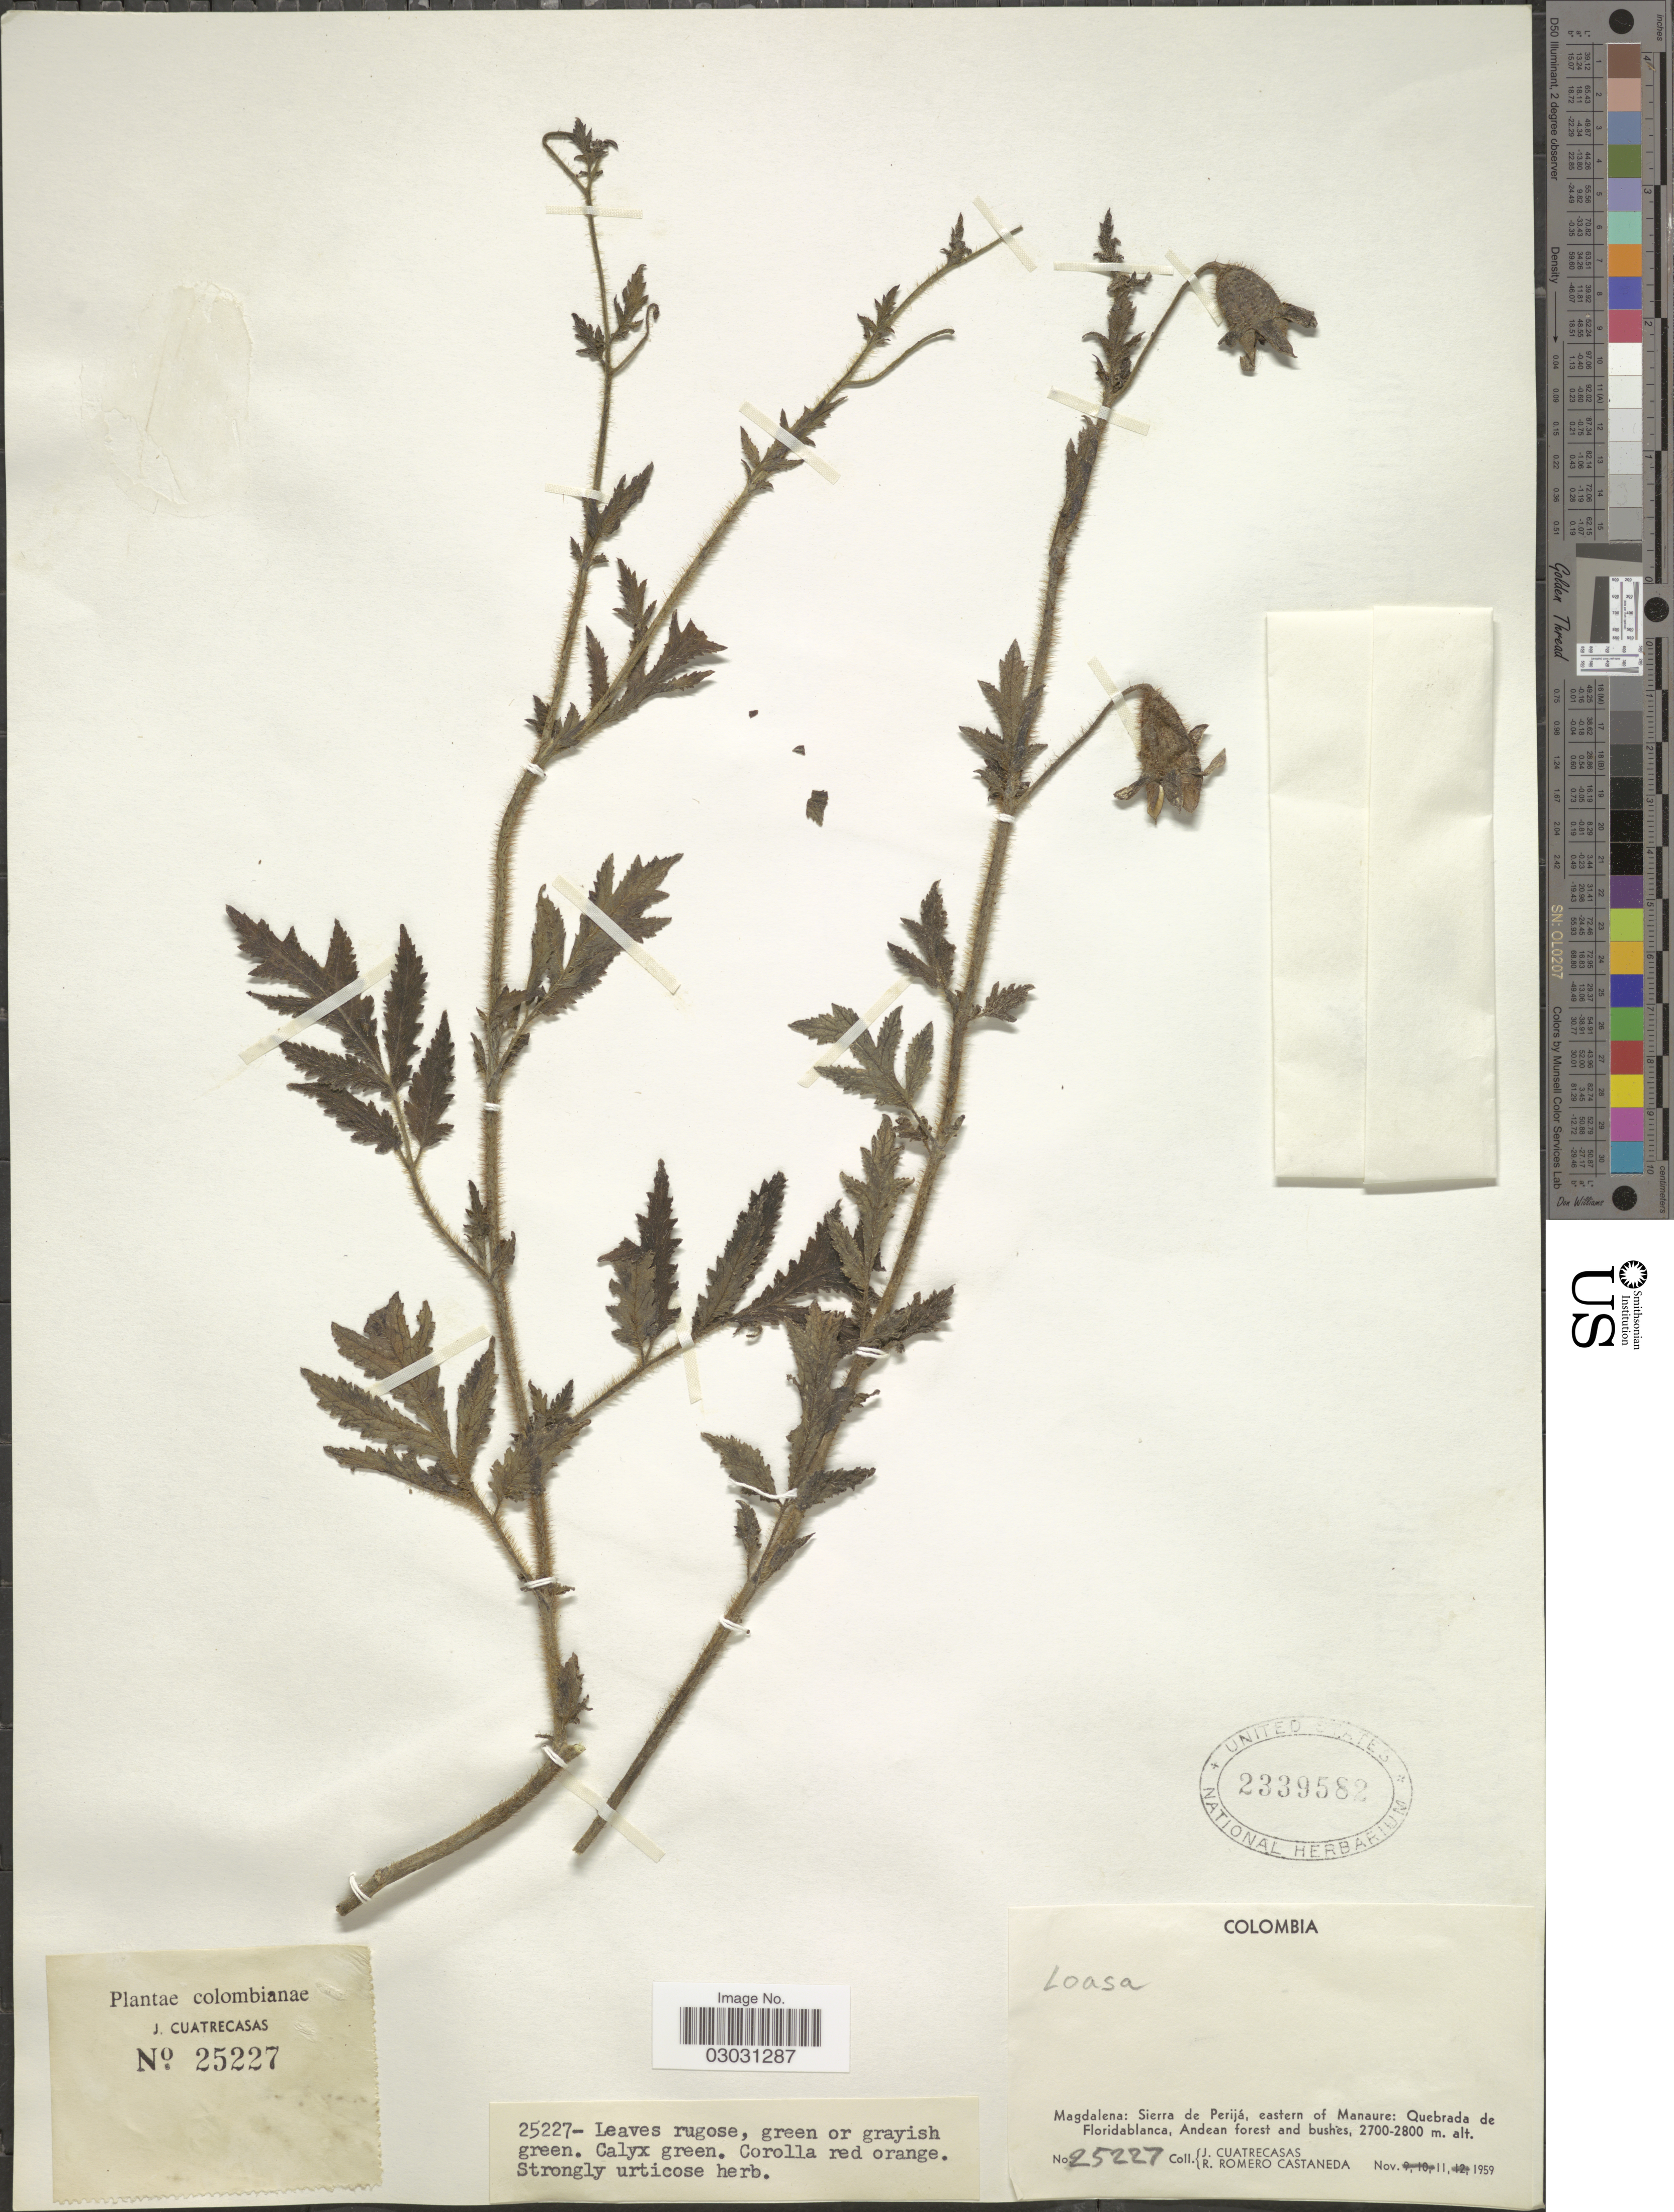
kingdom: Plantae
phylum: Tracheophyta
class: Magnoliopsida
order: Cornales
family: Loasaceae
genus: Loasa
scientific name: Loasa sp.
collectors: J. Cuatrecasas & R. Romero Castañeda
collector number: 25227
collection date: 1959-11-11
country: Colombia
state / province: Magdalena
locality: Magdalena: Sierra de Perijá, eastern of Manaure: Quebrada de Floridablanca, Andean forest and bushes.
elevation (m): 2700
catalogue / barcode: US 2339582